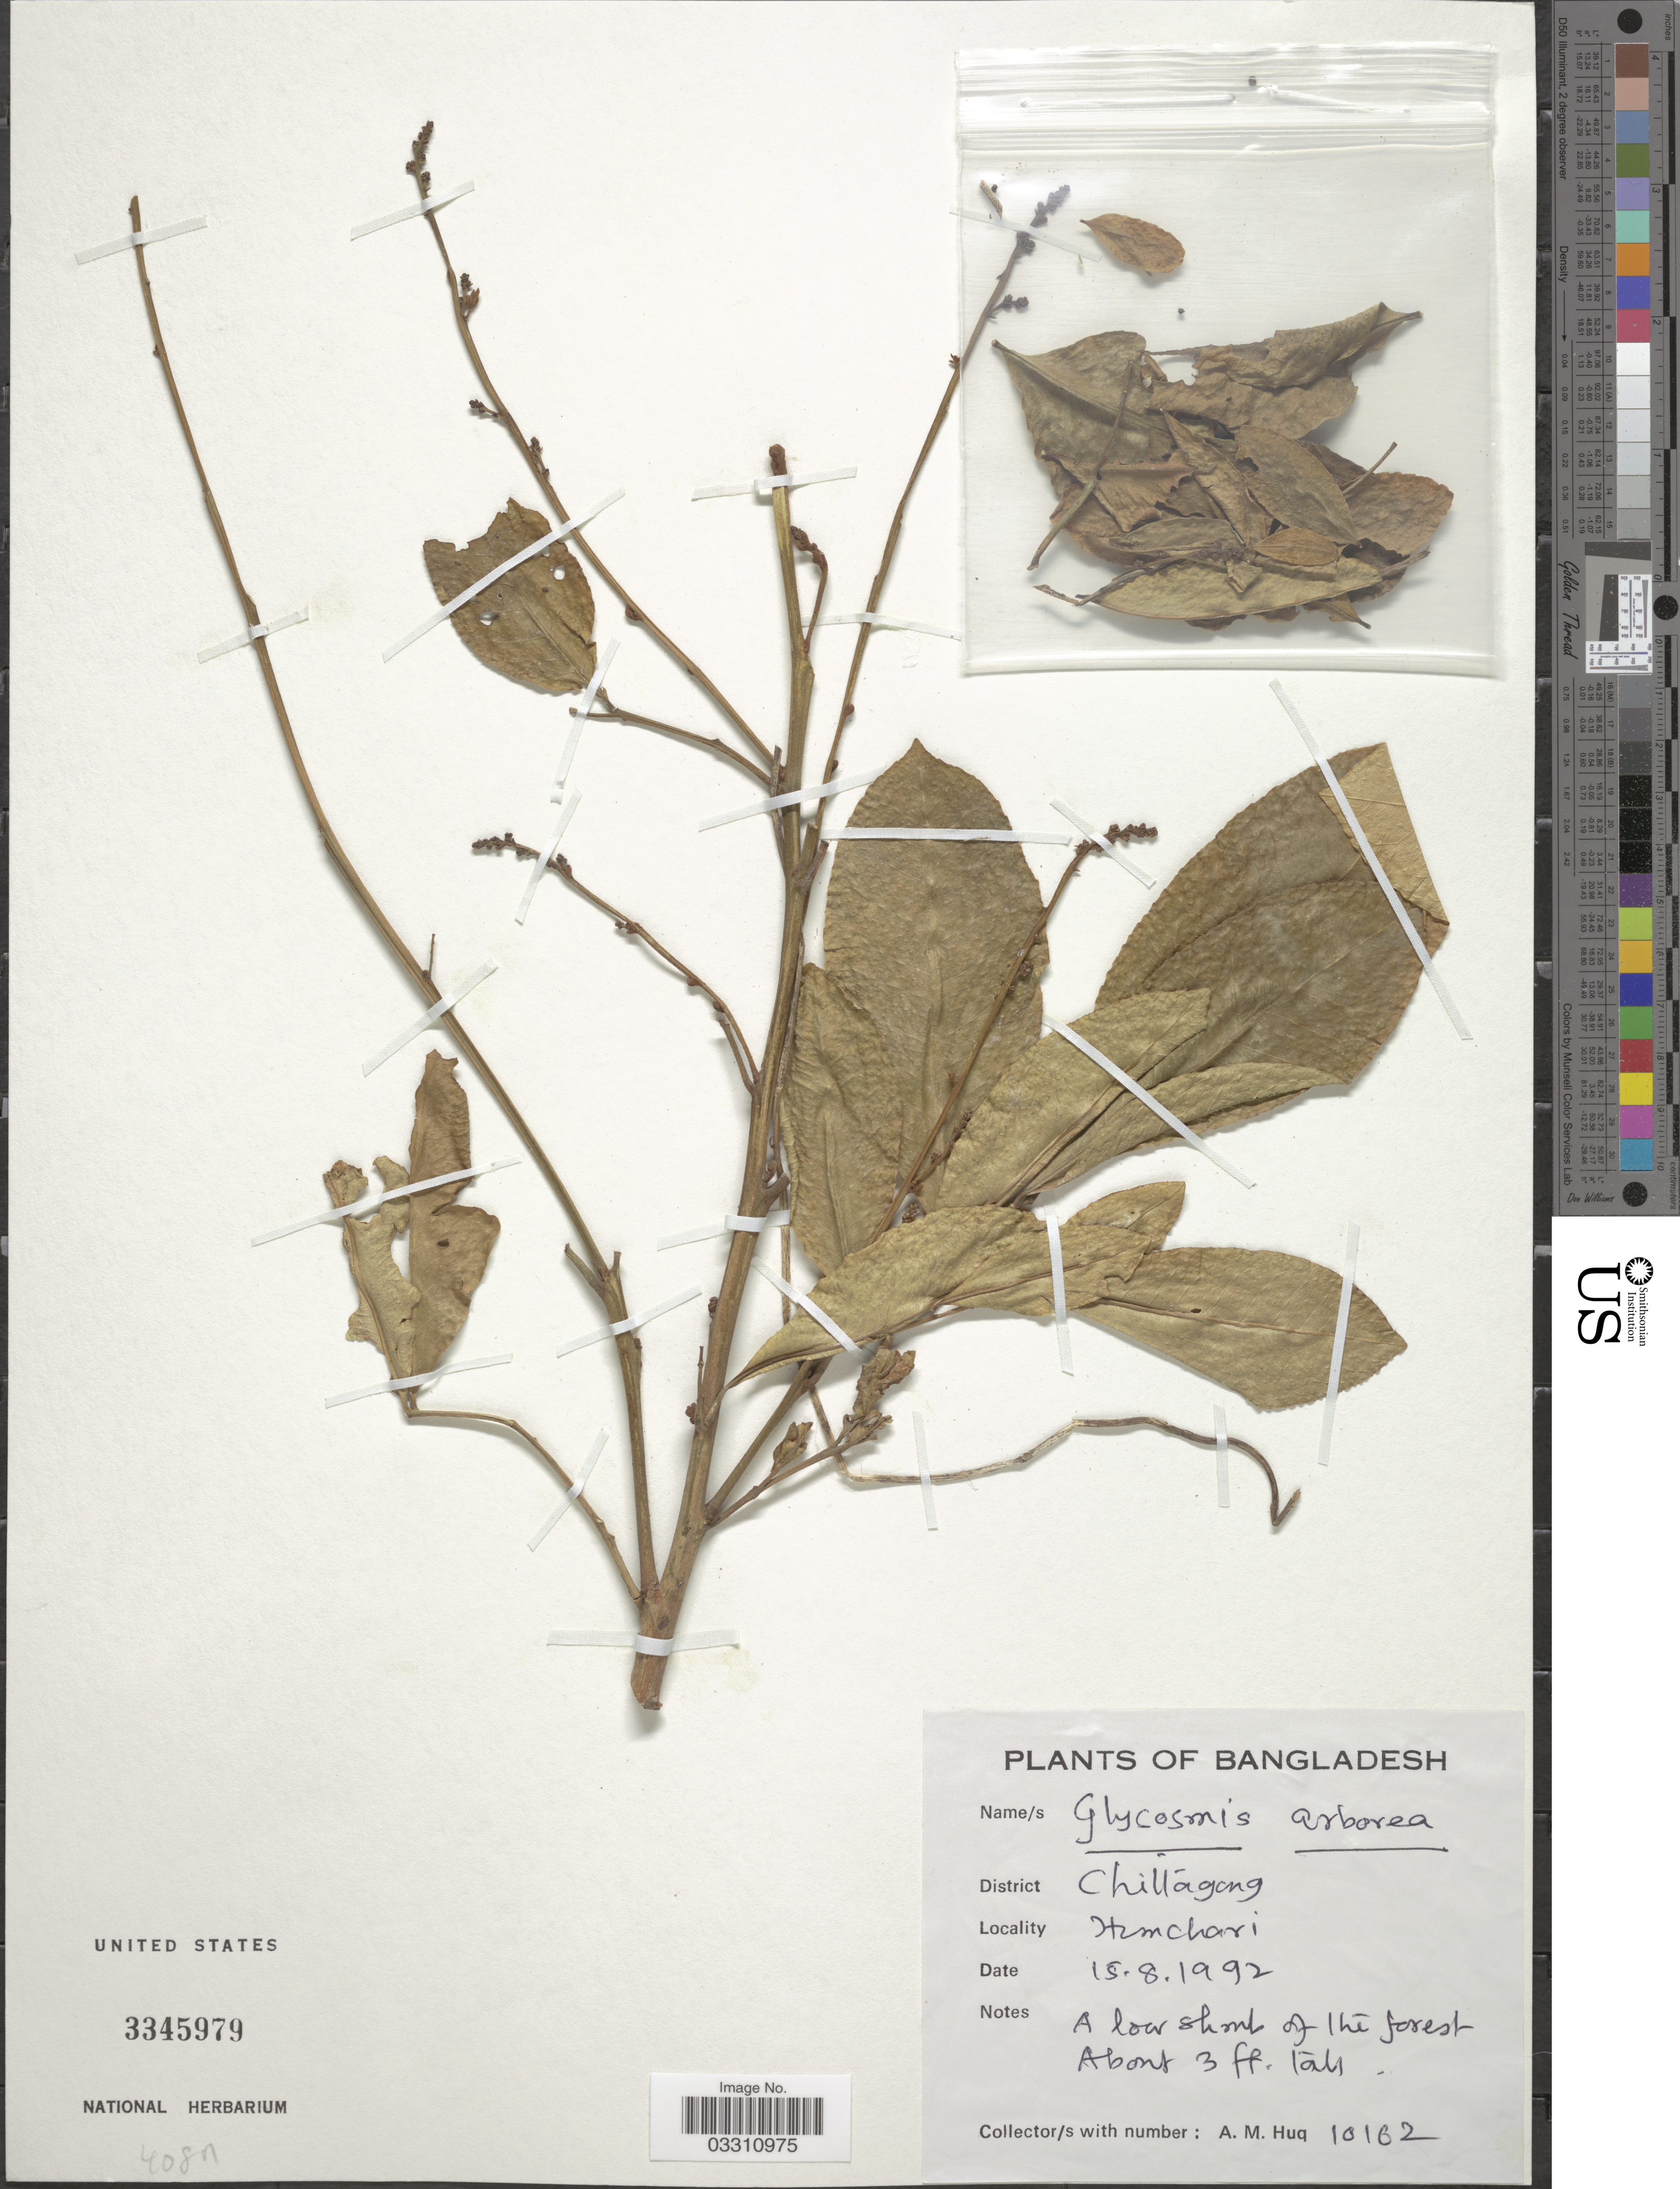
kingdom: Plantae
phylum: Tracheophyta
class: Magnoliopsida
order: Sapindales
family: Rutaceae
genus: Glycosmis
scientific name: Glycosmis arborea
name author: (Roxb.) DC.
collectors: A. M. Huq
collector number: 10162*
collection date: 1992-08-15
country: Bangladesh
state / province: Chittagong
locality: District Chittagong, Himchori.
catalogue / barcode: US 3345979